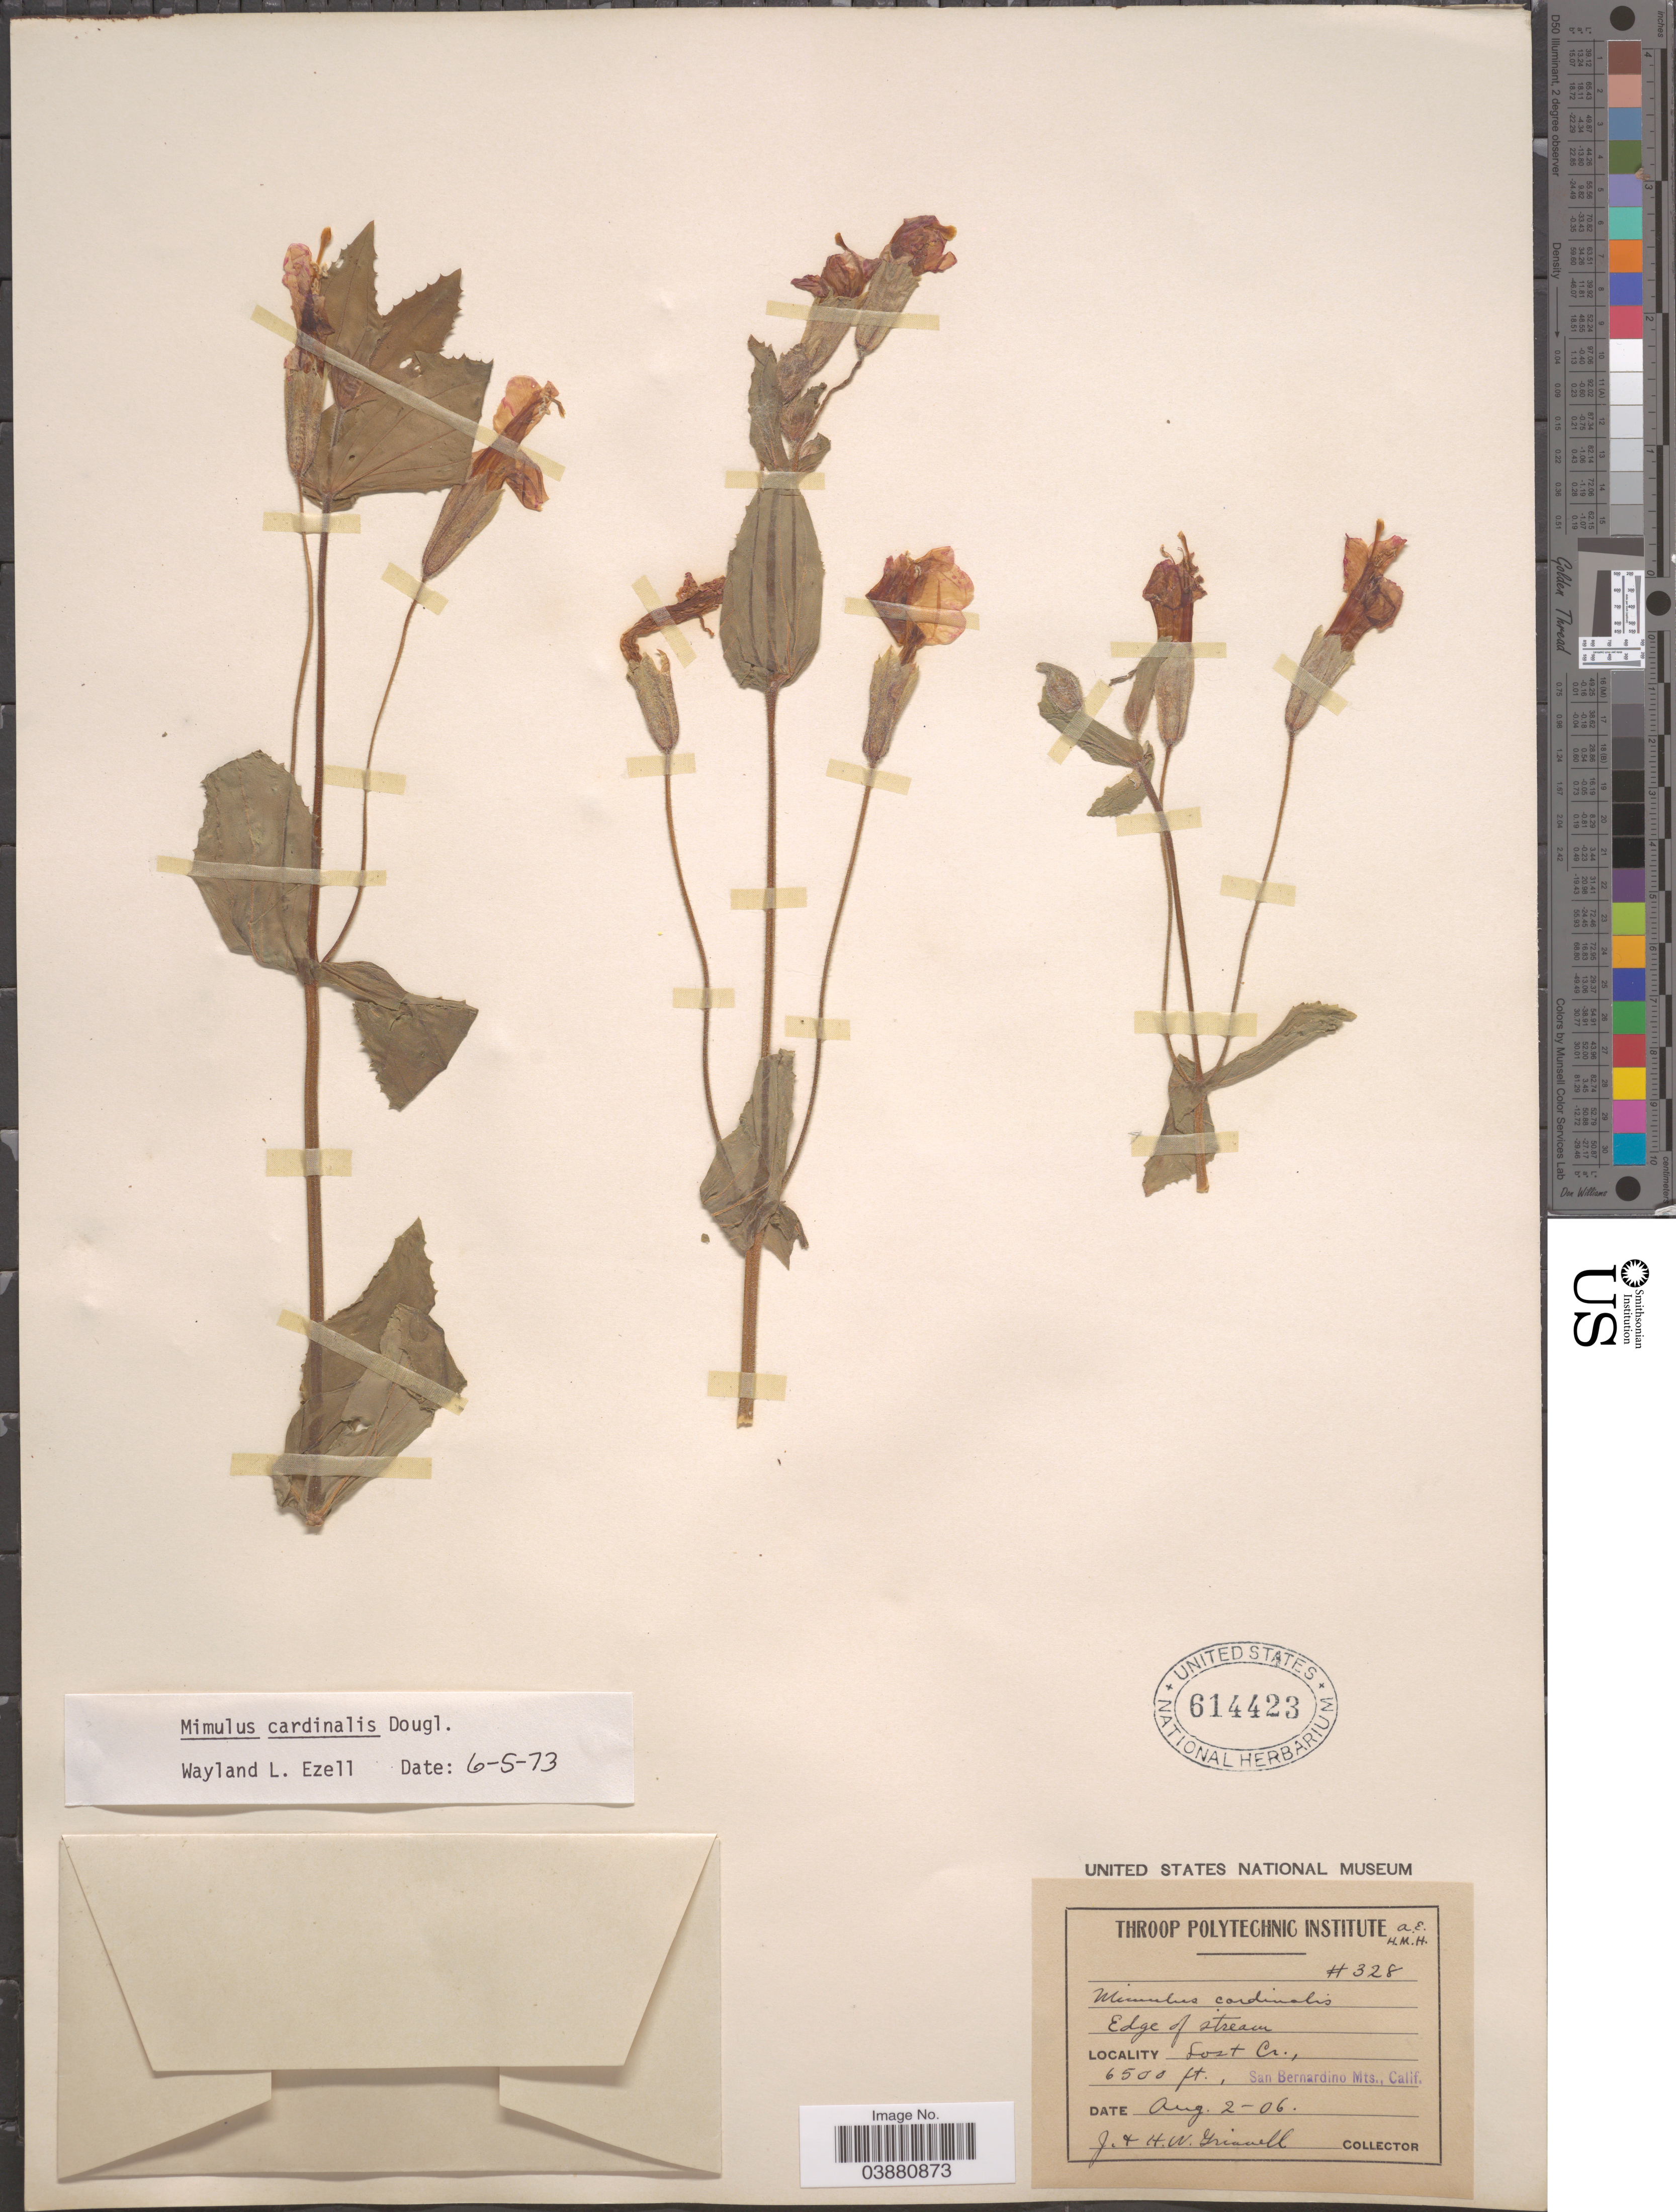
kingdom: Plantae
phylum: Tracheophyta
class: Magnoliopsida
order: Lamiales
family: Phrymaceae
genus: Mimulus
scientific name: Mimulus cardinalis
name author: Douglas ex Benth.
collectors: J. Grinnell & H. Grinnell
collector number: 328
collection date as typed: Transcribed d/m/y: 2/8/6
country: United States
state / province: California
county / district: San Bernardino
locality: Edge of stream. Lost Cr., San Bernardino Mts.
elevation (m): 1981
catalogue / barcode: US 614423